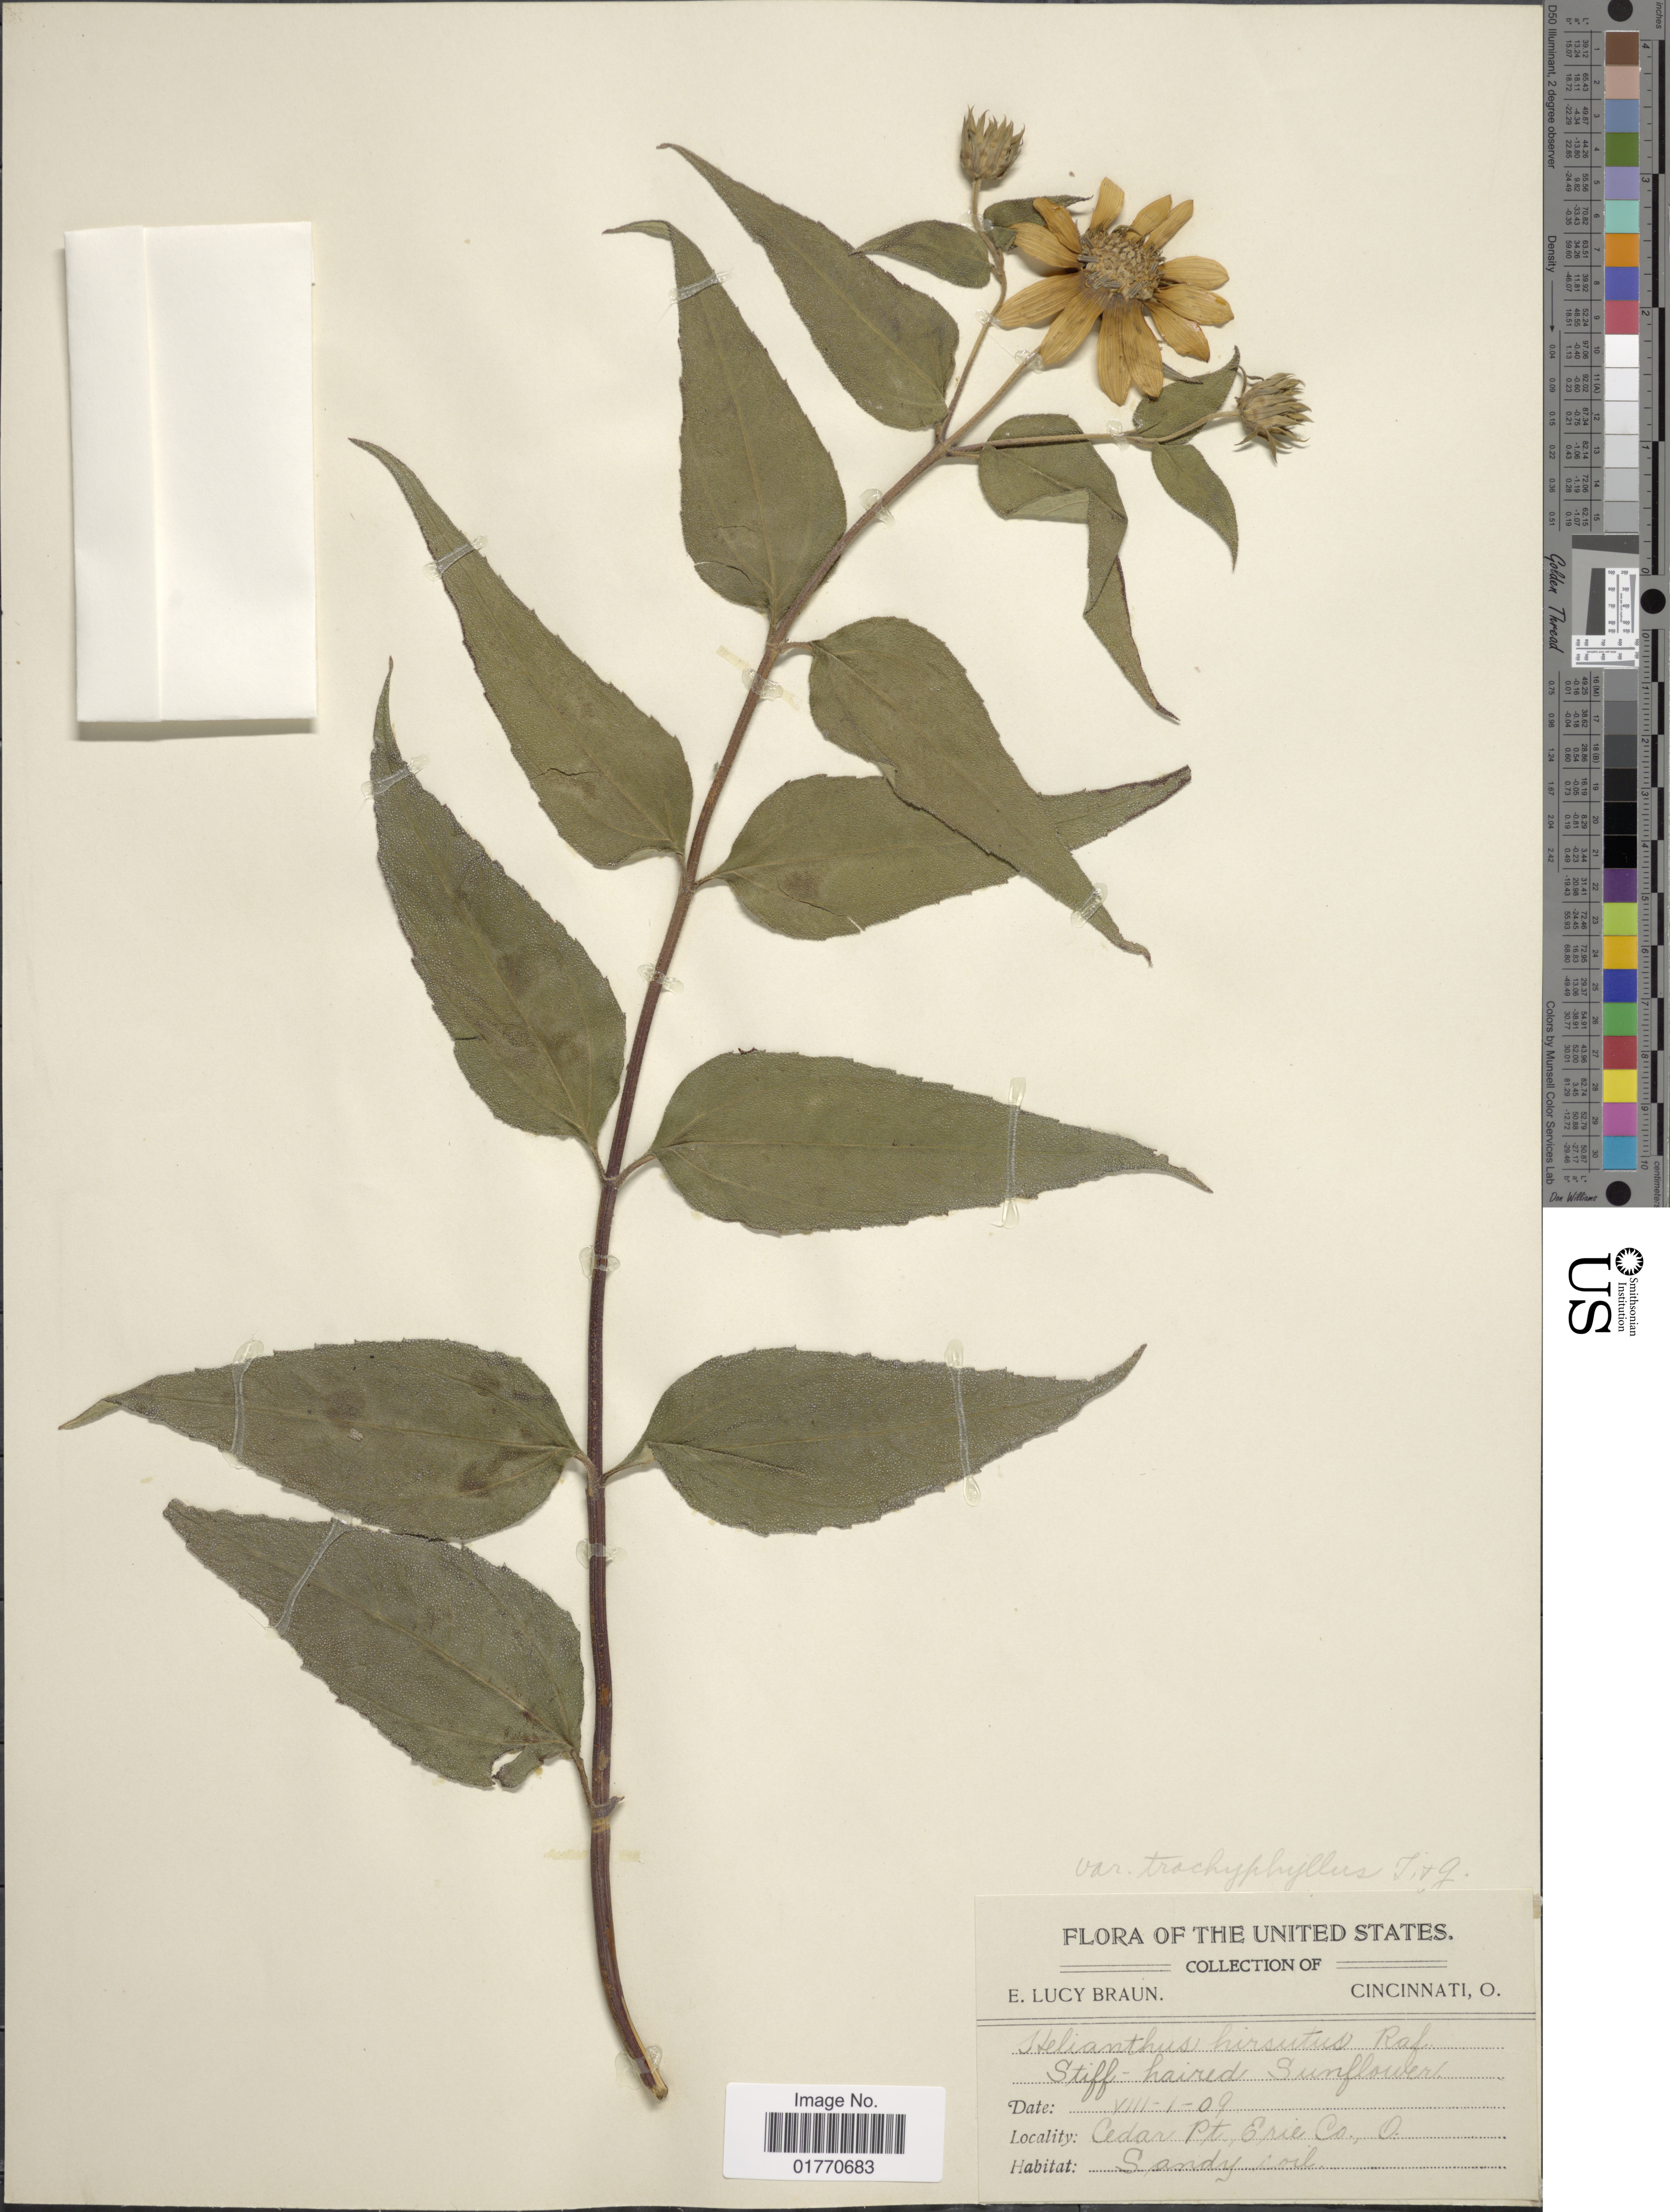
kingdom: Plantae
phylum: Tracheophyta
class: Magnoliopsida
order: Asterales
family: Asteraceae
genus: Helianthus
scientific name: Helianthus hirsutus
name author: Raf.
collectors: E. L. Braun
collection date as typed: Transcribed d/m/y: 1/8/9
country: United States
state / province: Ohio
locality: Cedar Pt., Erie Co.